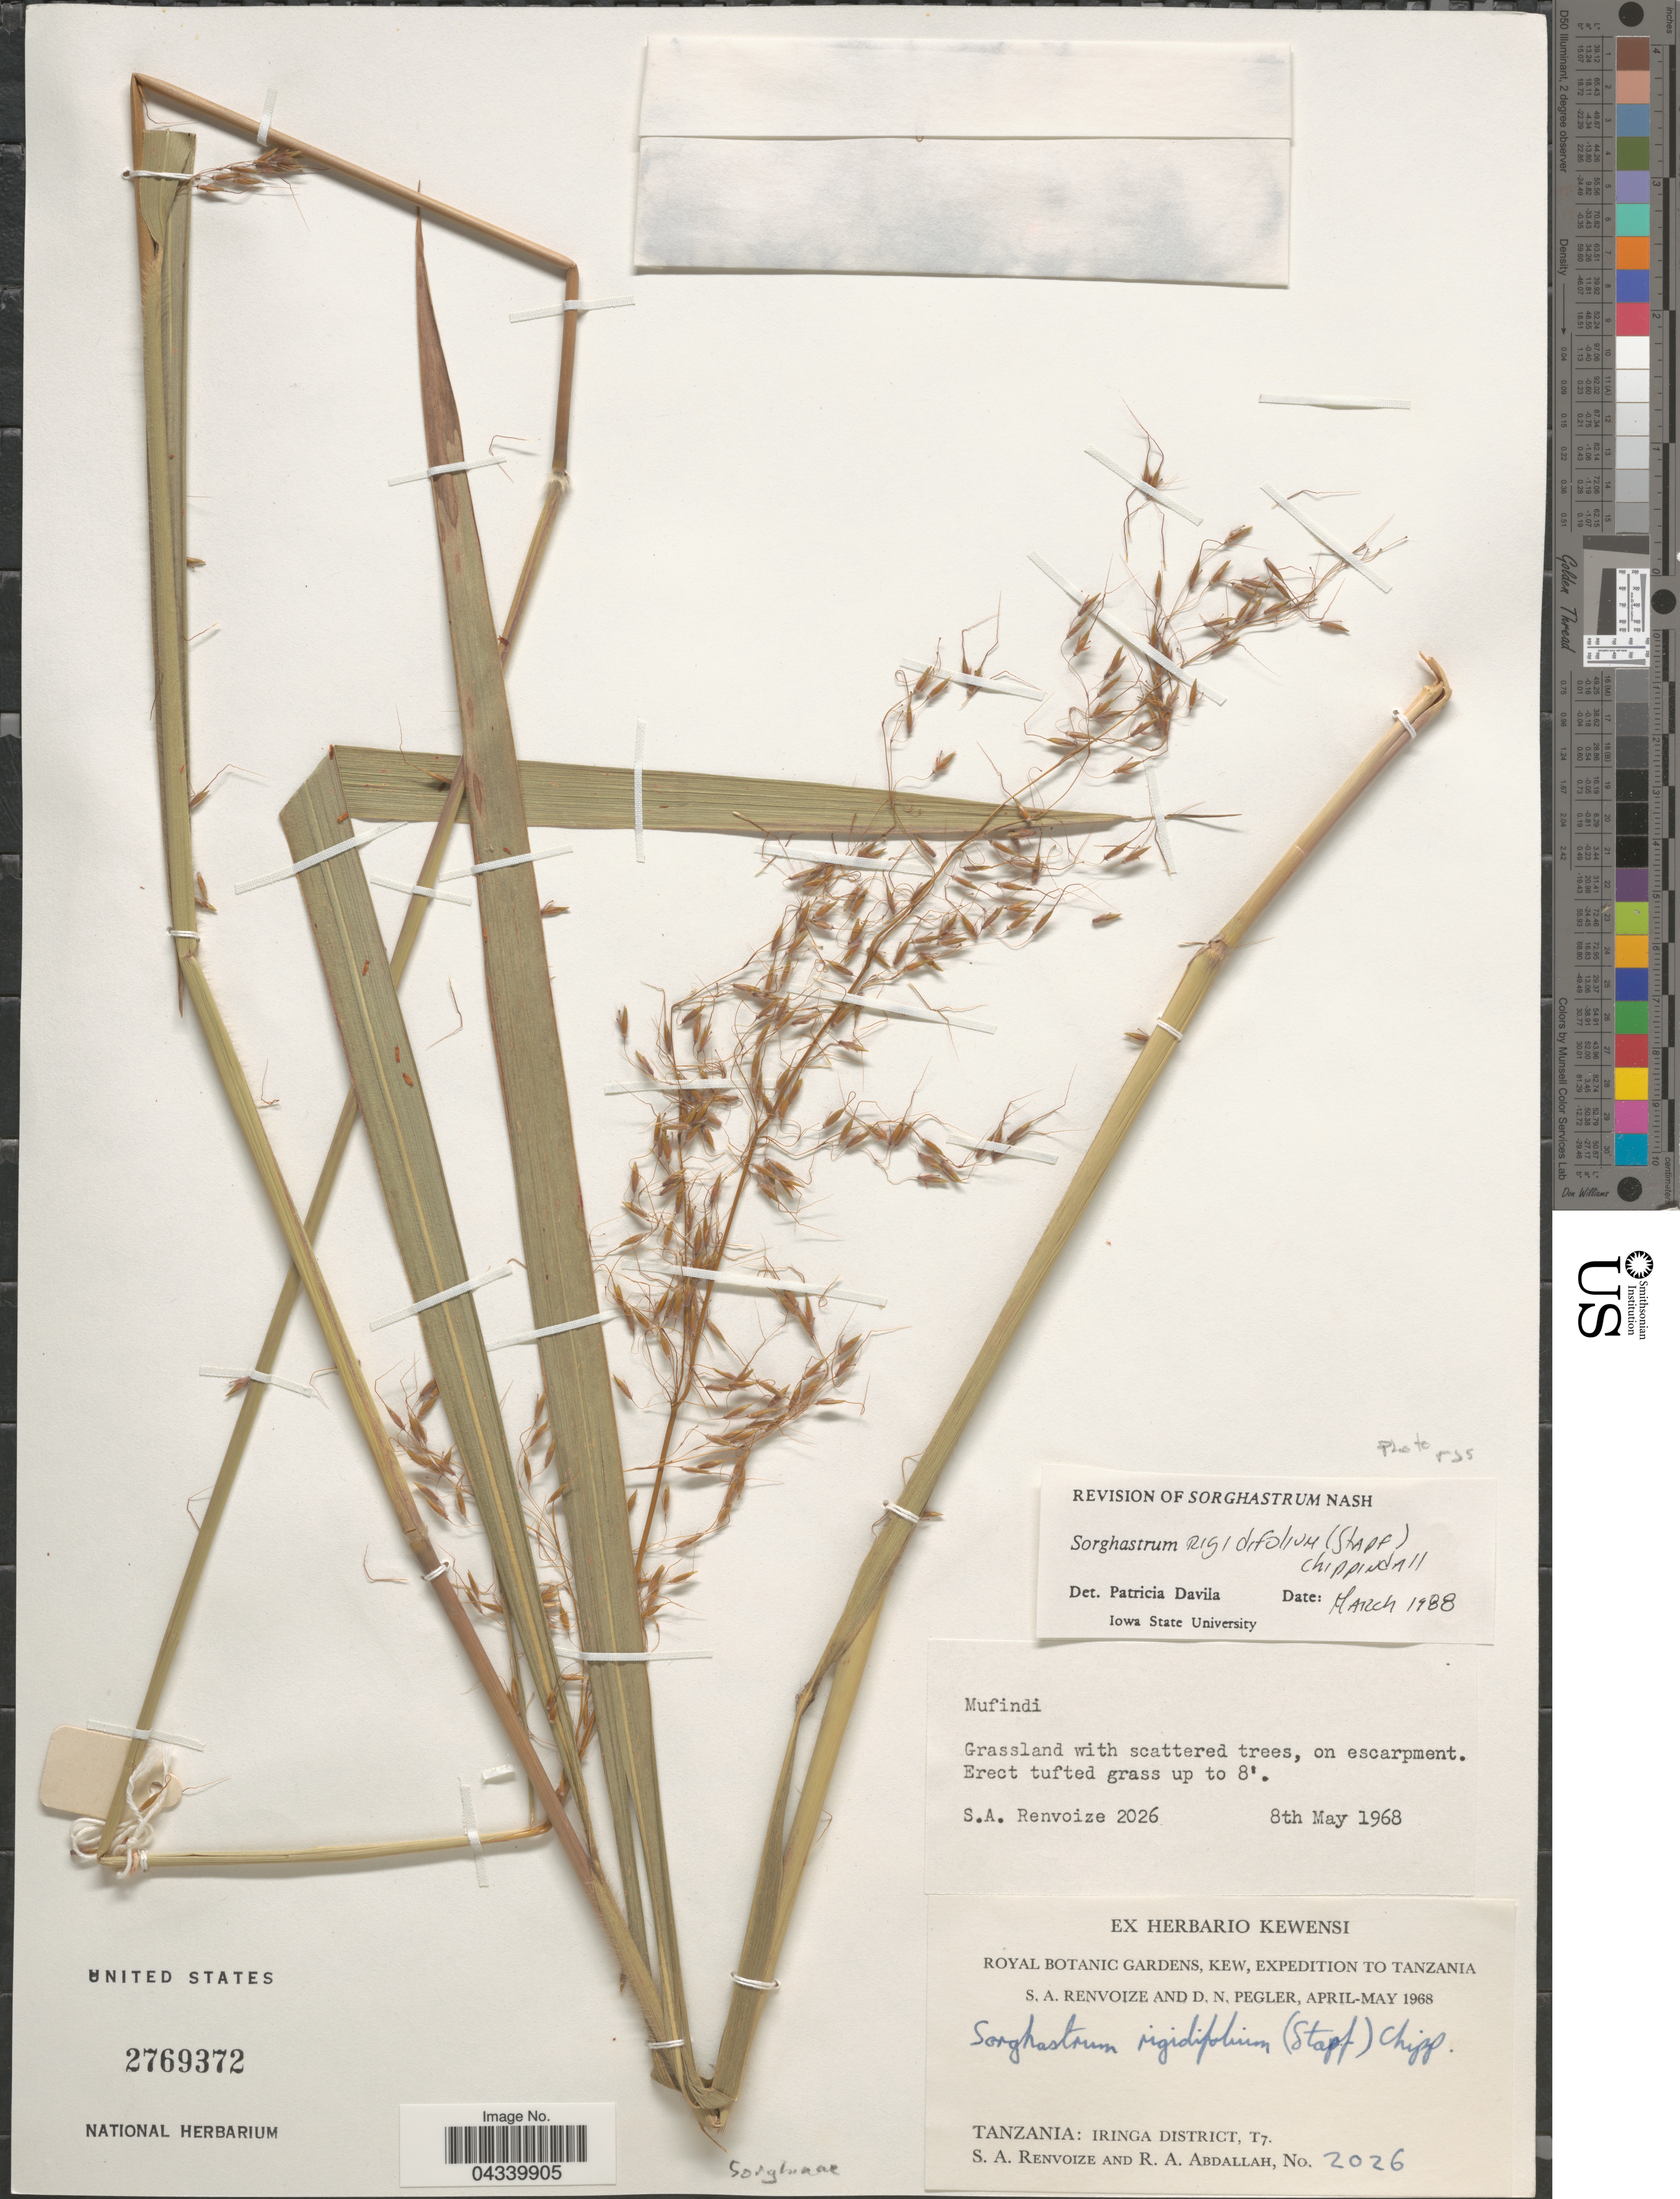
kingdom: Plantae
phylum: Tracheophyta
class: Liliopsida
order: Poales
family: Poaceae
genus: Sorghastrum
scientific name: Sorghastrum stipoides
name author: (Kunth) Nash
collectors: S. A. Renvoize & R. Abdallah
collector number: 2026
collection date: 1968-05-08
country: Tanzania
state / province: Iringa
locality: Mufindi. On escarpment. Royal Botanic Gardens, Kew, Expedition to Tanzania. Tanzania: Iringa District, T7.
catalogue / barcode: US 2769372